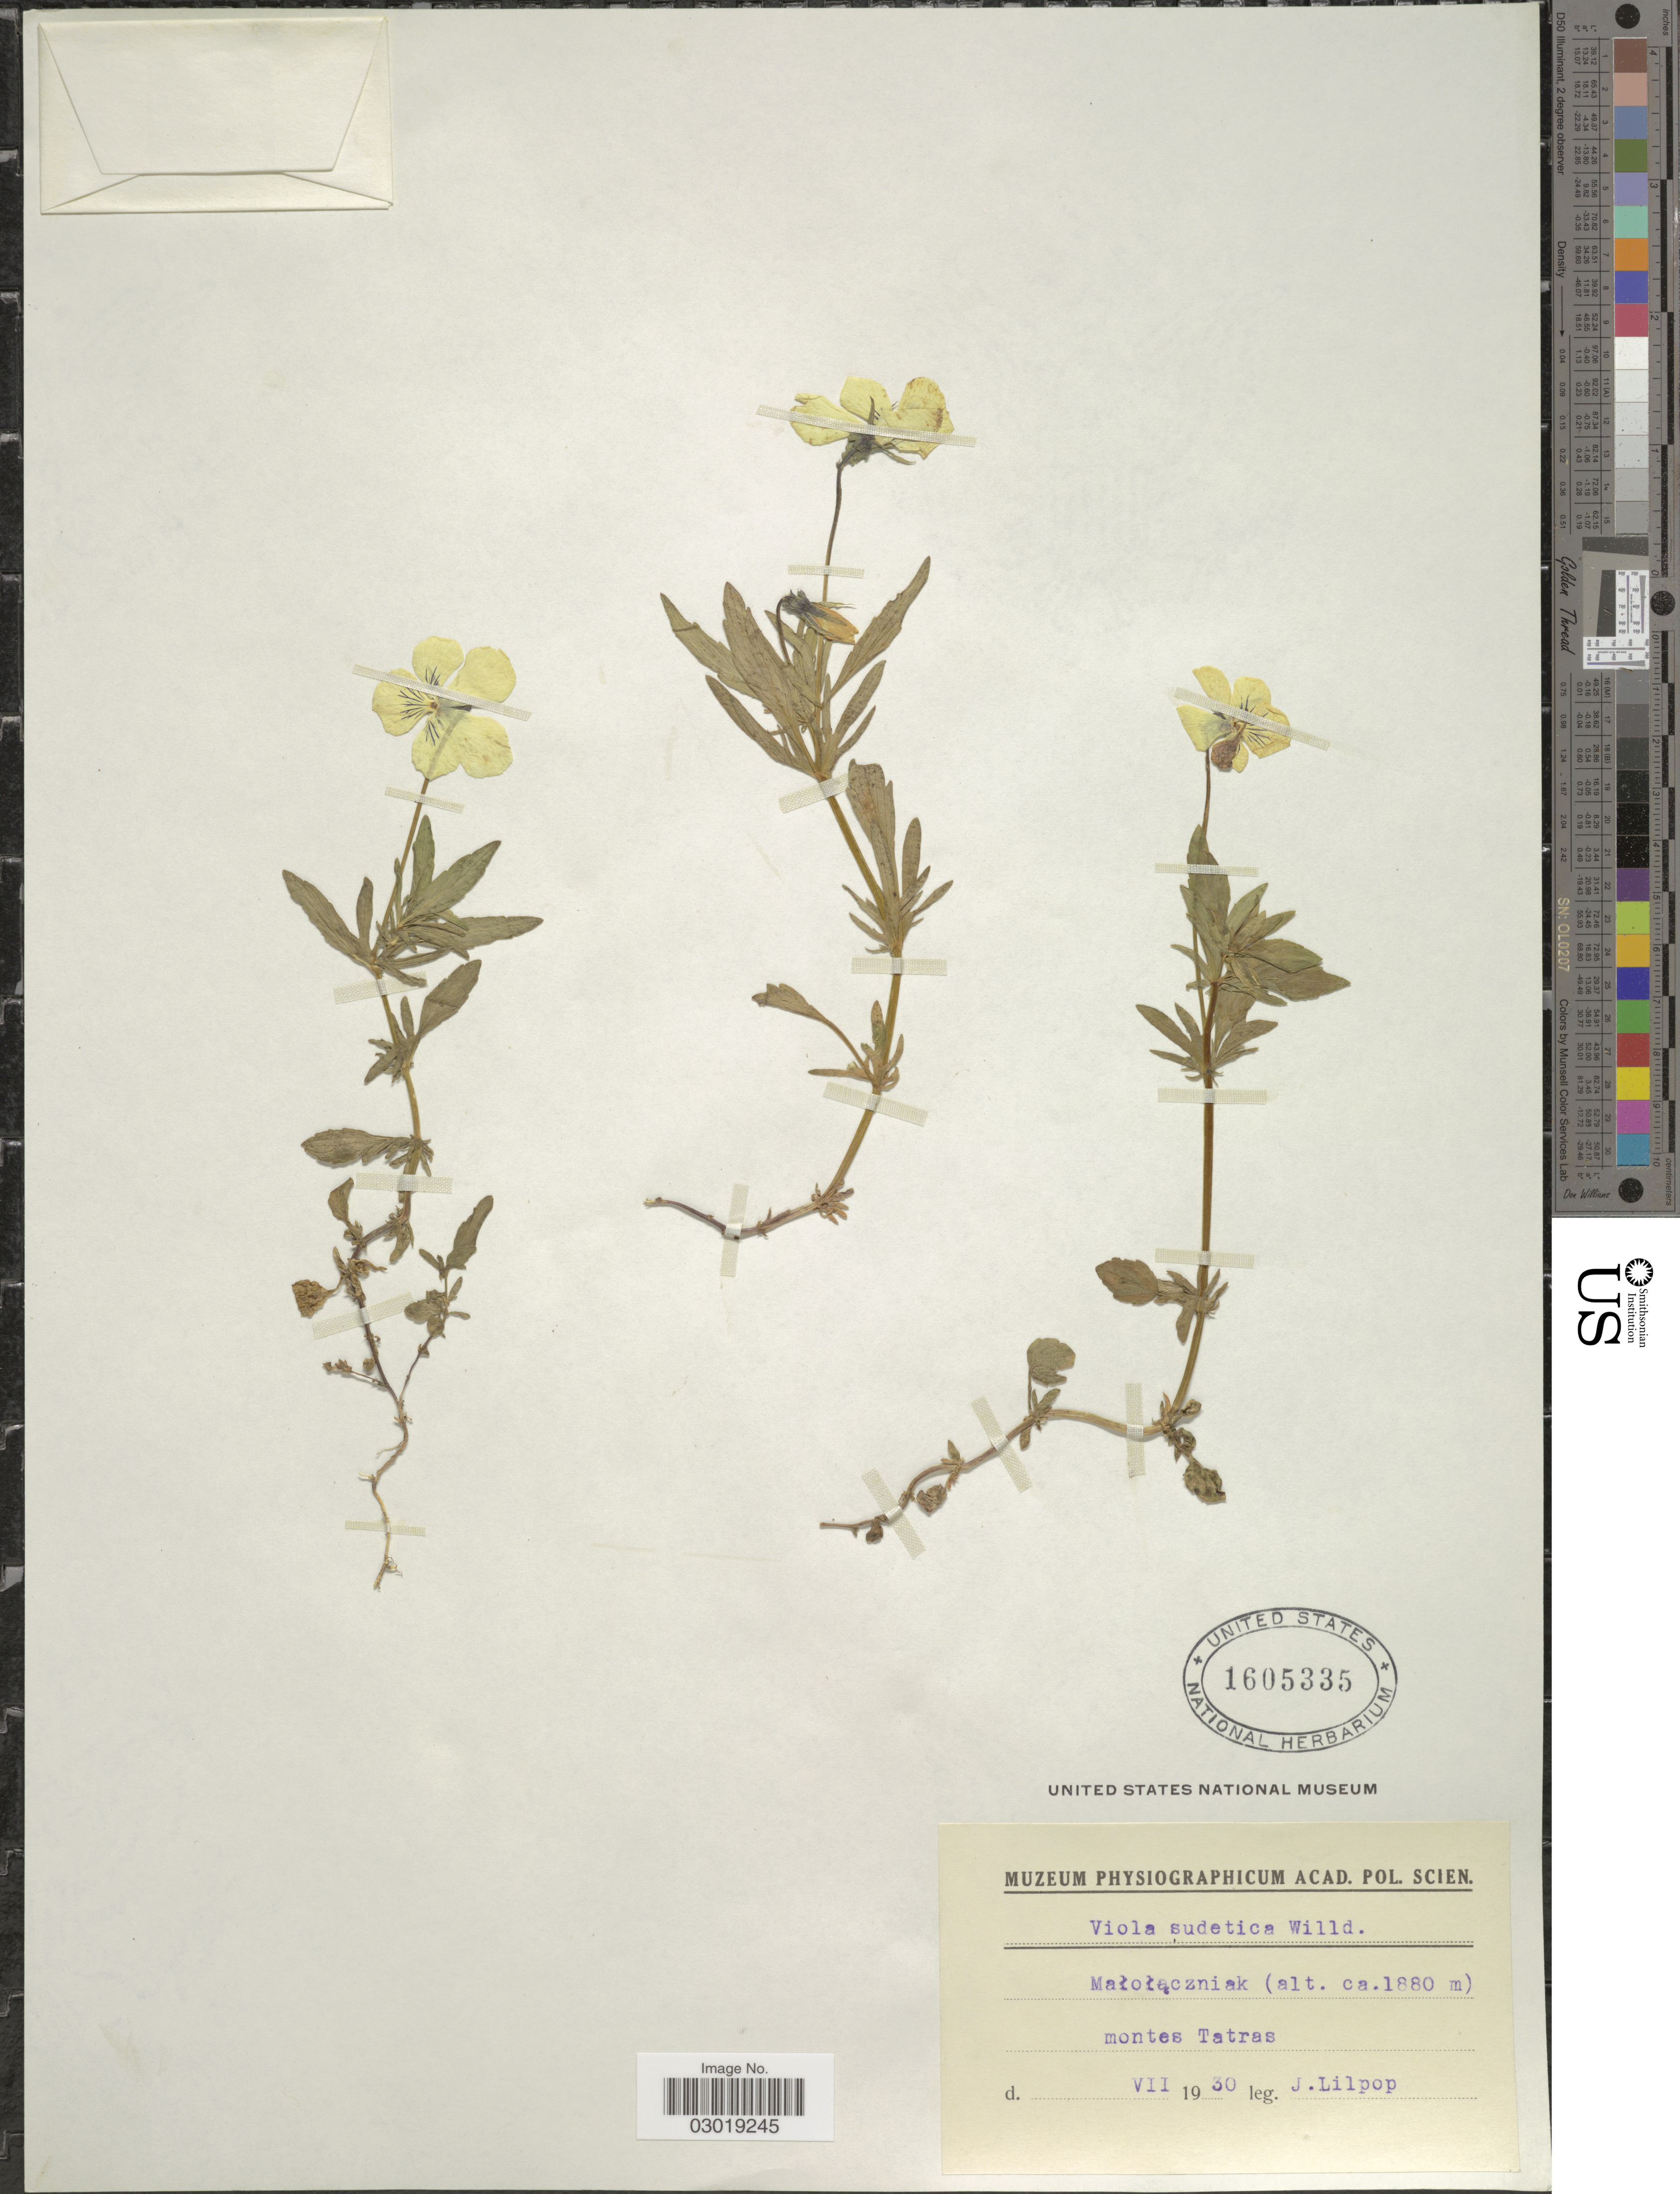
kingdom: Plantae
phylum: Tracheophyta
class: Magnoliopsida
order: Malpighiales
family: Violaceae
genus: Viola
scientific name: Viola sudetica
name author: Willd.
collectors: J. Lilpop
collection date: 1930-07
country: Poland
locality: Malolaczniak, montes Tatras.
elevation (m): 1880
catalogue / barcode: US 1605335